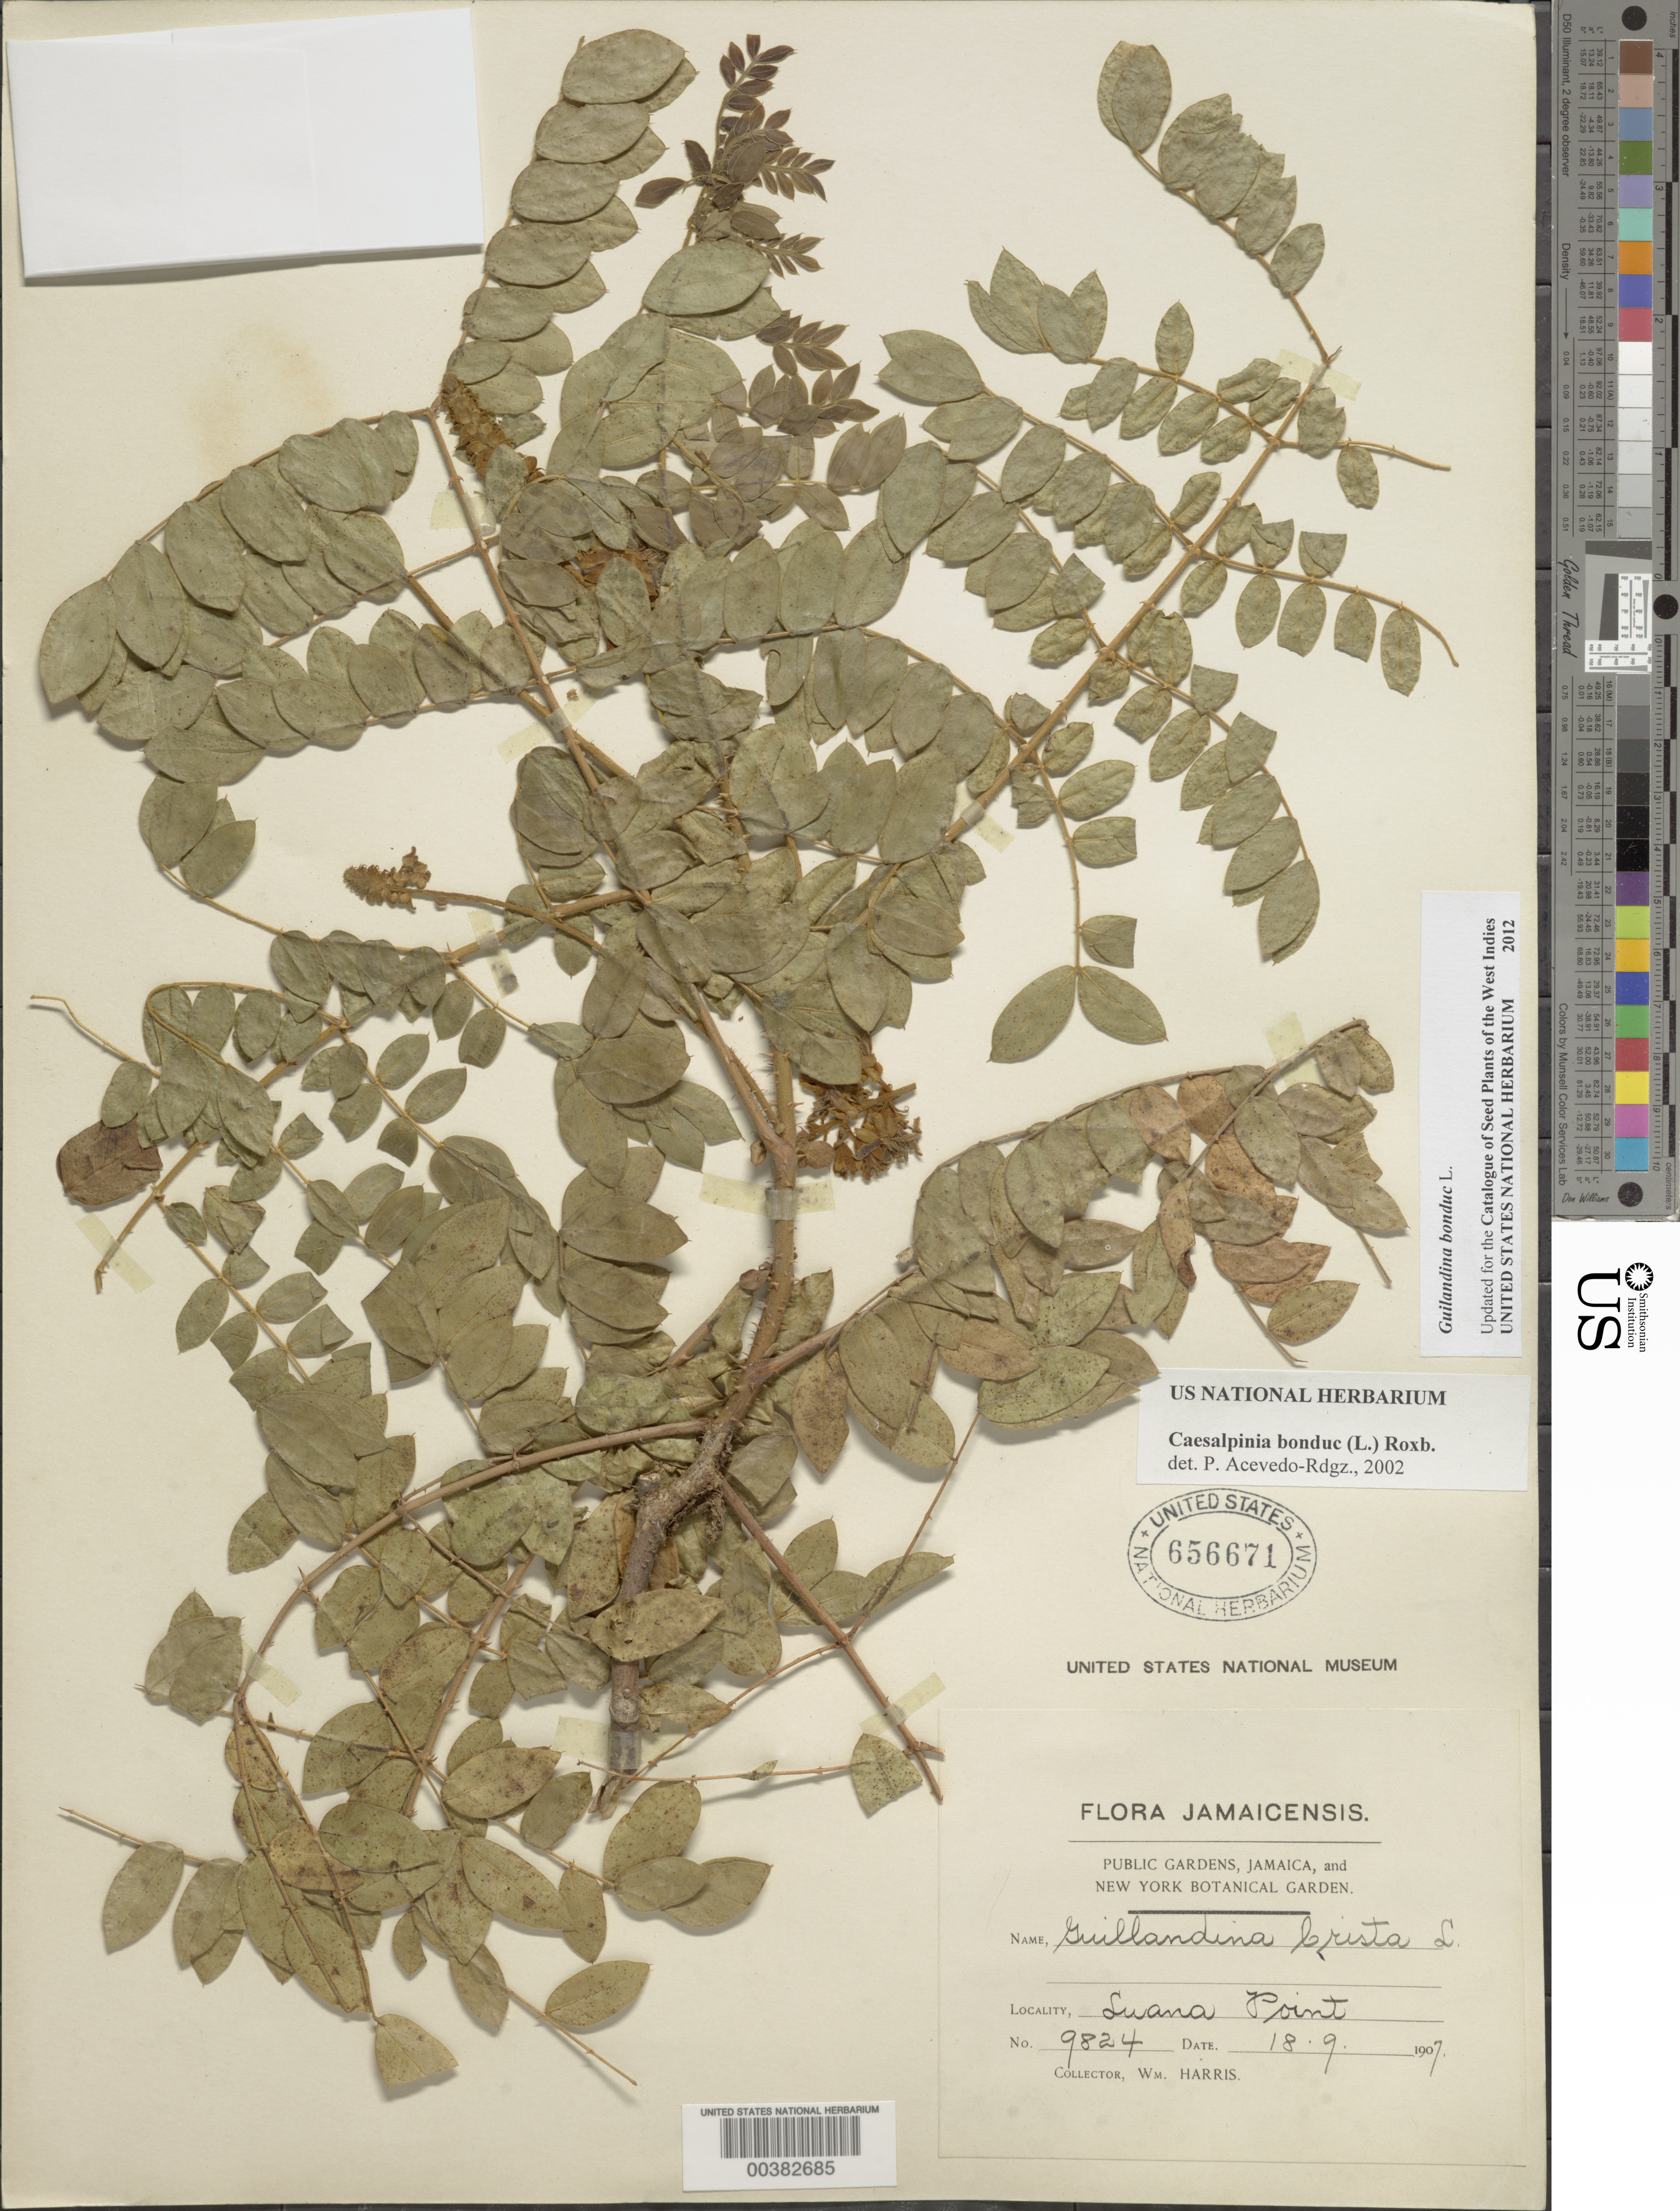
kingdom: Plantae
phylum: Tracheophyta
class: Magnoliopsida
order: Fabales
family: Fabaceae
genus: Guilandina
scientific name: Guilandina bonduc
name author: L.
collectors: W. H. Harris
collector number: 9824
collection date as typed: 18 Sep 1907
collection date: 1907-09-18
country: Jamaica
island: Greater Antilles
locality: Luana point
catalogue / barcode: US 656671